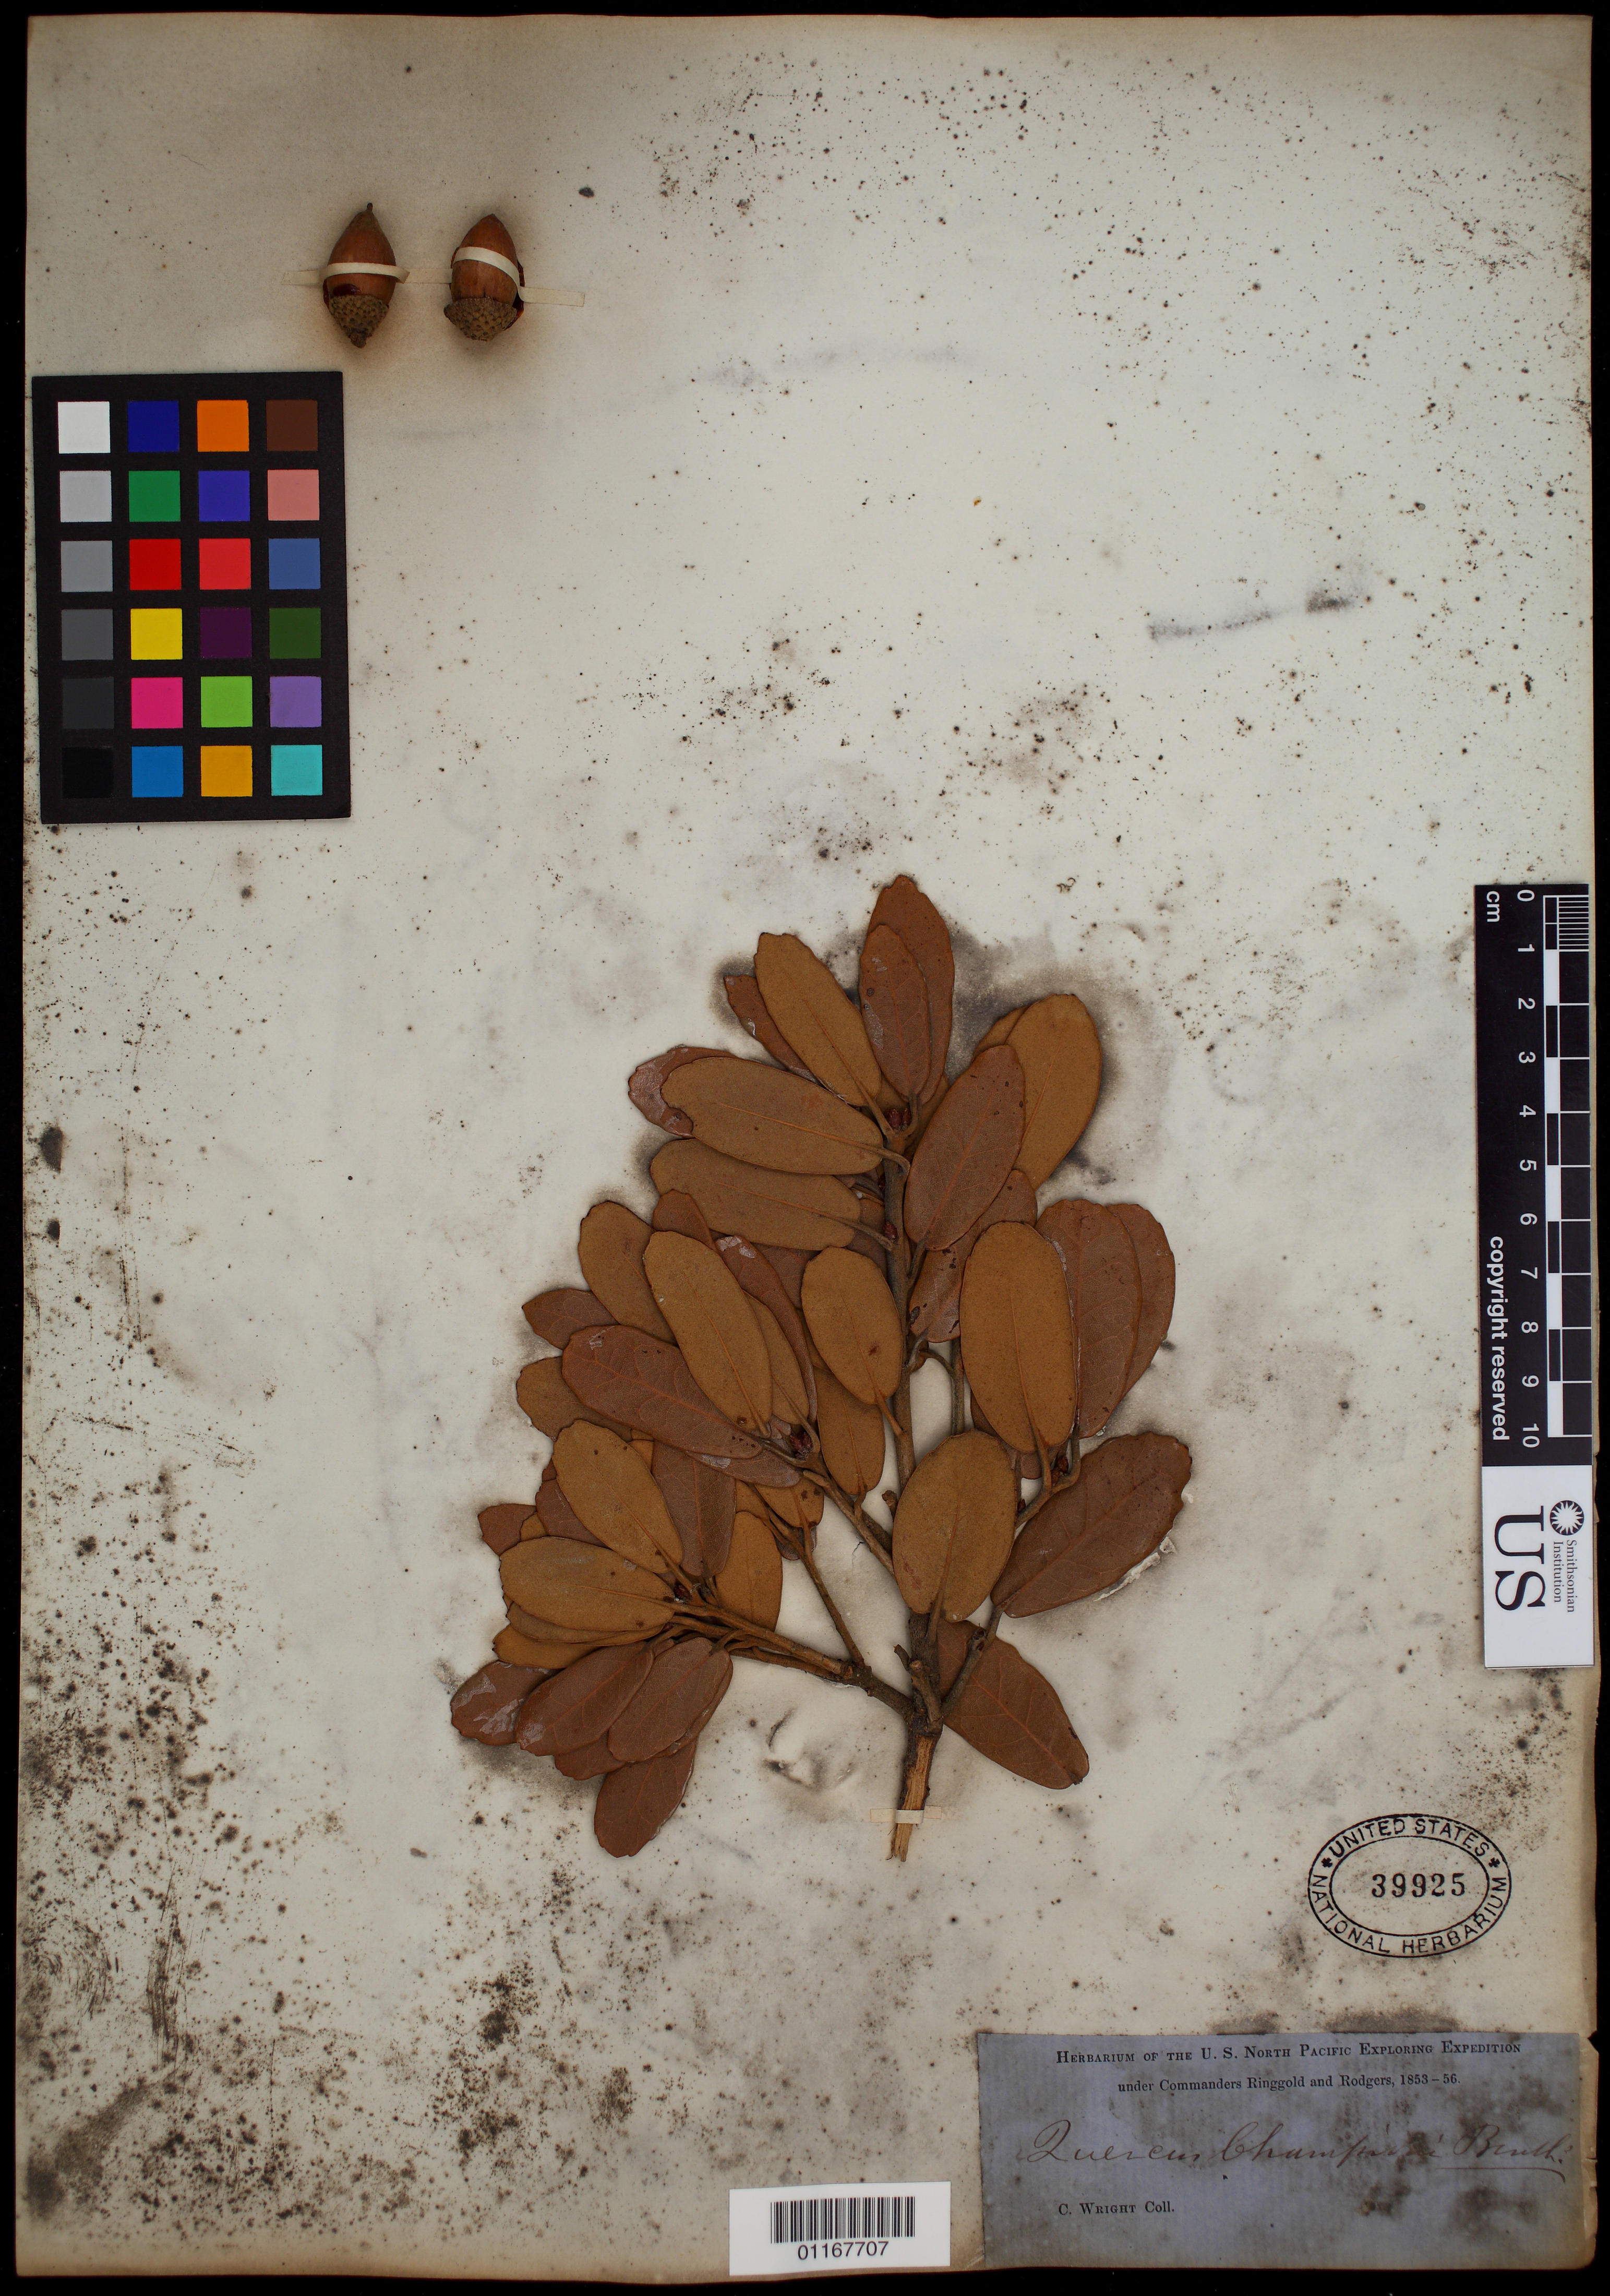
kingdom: Plantae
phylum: Tracheophyta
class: Magnoliopsida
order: Fagales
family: Fagaceae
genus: Quercus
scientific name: Quercus championii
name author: Benth.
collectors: C. Wright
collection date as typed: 1853 to -- -- 1856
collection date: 1853/1856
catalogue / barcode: US 39925